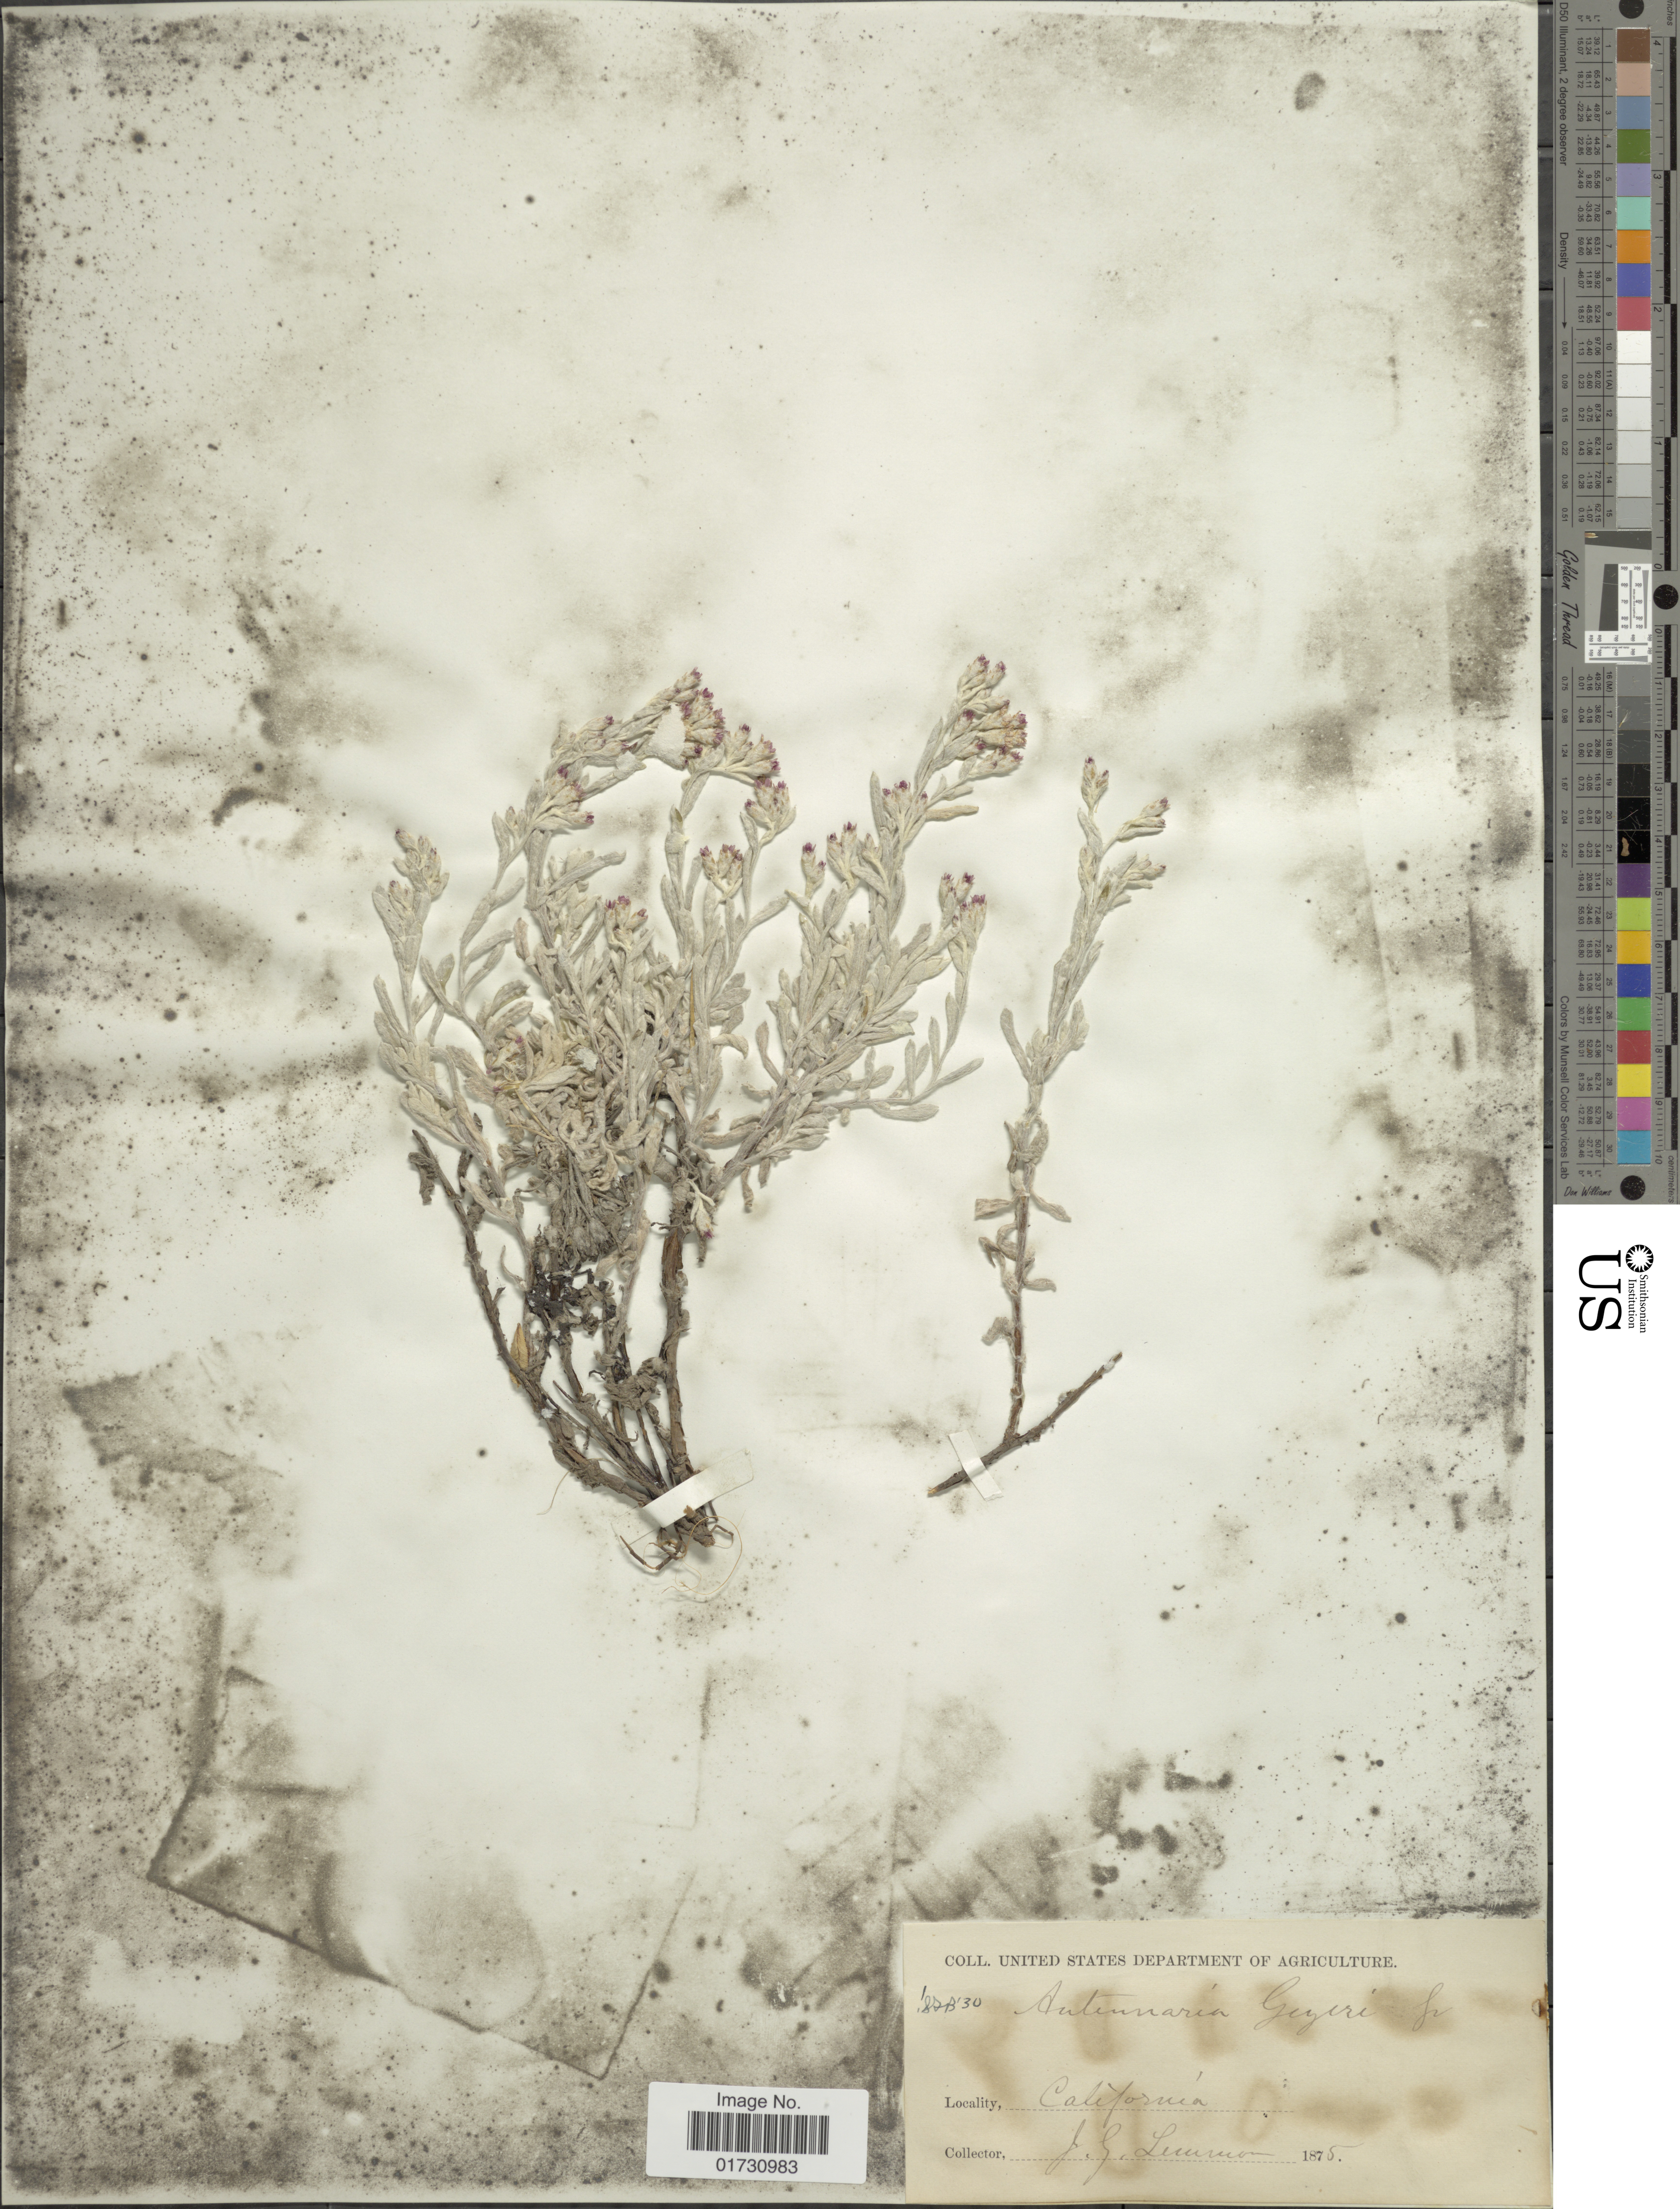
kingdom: Plantae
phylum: Tracheophyta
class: Magnoliopsida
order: Asterales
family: Asteraceae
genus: Antennaria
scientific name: Antennaria geyeri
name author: A. Gray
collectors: J. Lemmon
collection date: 1875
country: United States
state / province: California